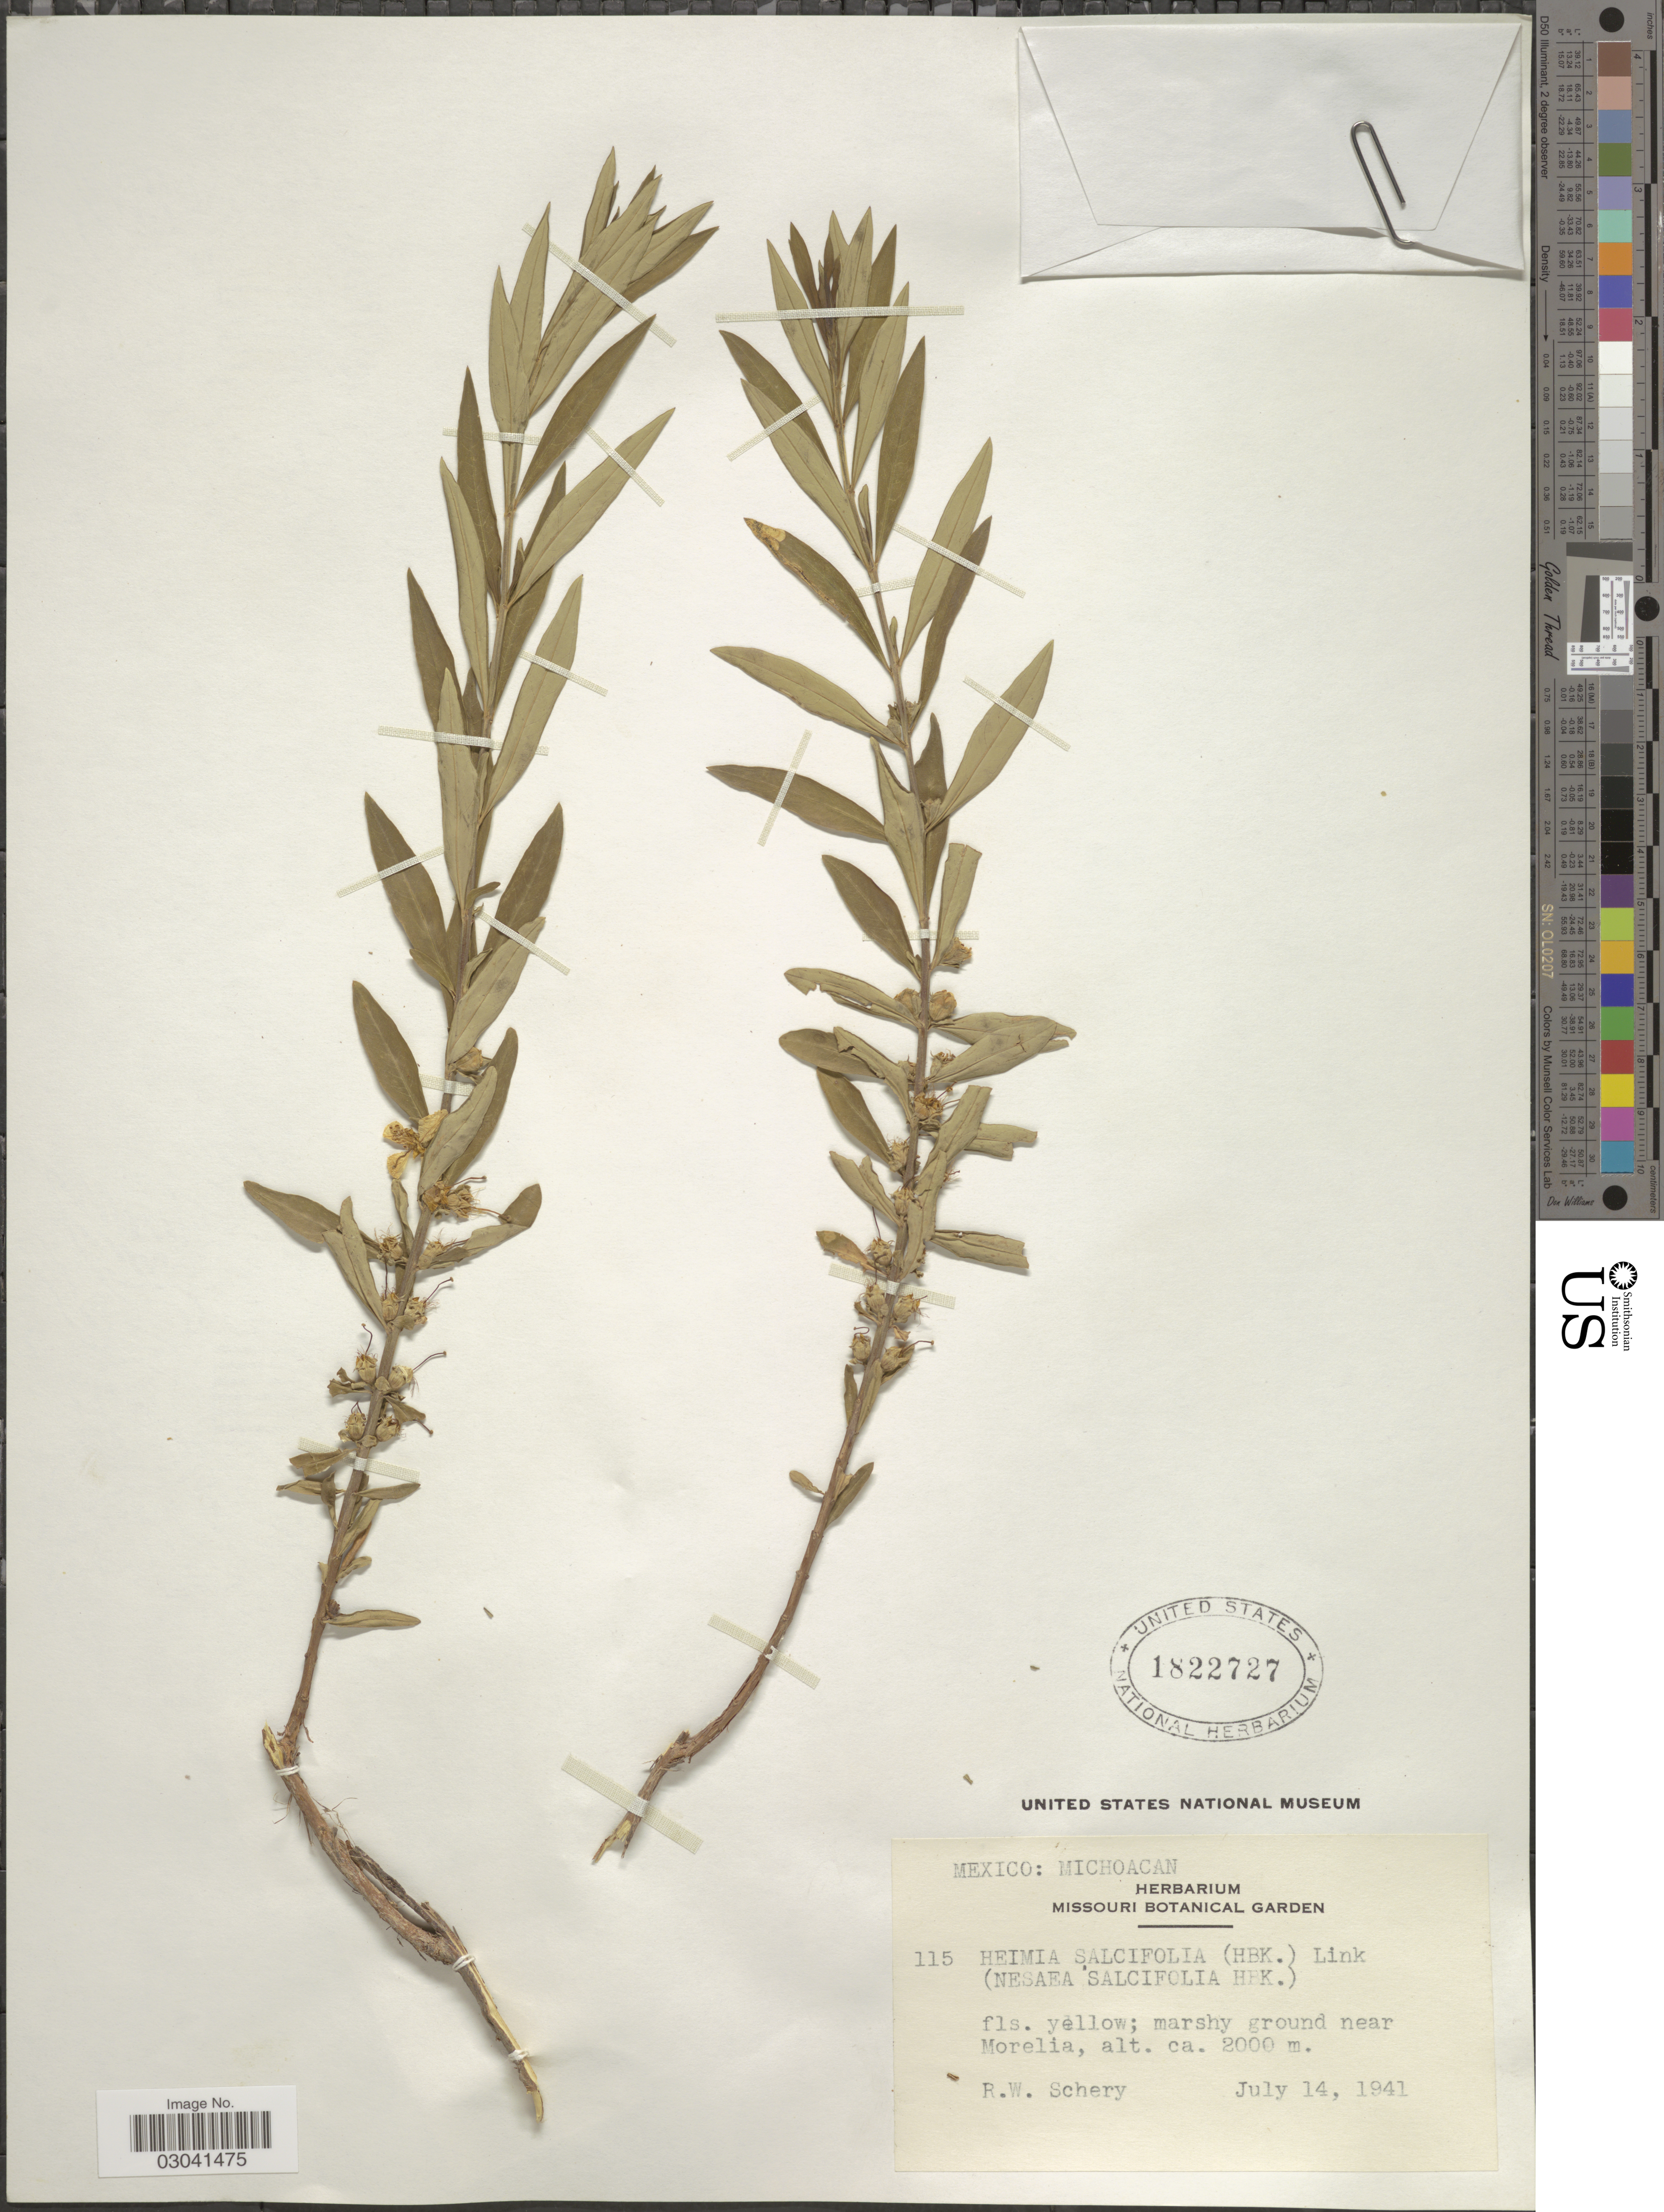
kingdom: Plantae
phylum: Tracheophyta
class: Magnoliopsida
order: Myrtales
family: Lythraceae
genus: Heimia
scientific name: Heimia salicifolia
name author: Link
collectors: R. W. Schery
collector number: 115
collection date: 1941-07-14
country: Mexico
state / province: Michoacán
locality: Marshy ground near Morelia.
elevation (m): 2000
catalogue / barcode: US 1822727